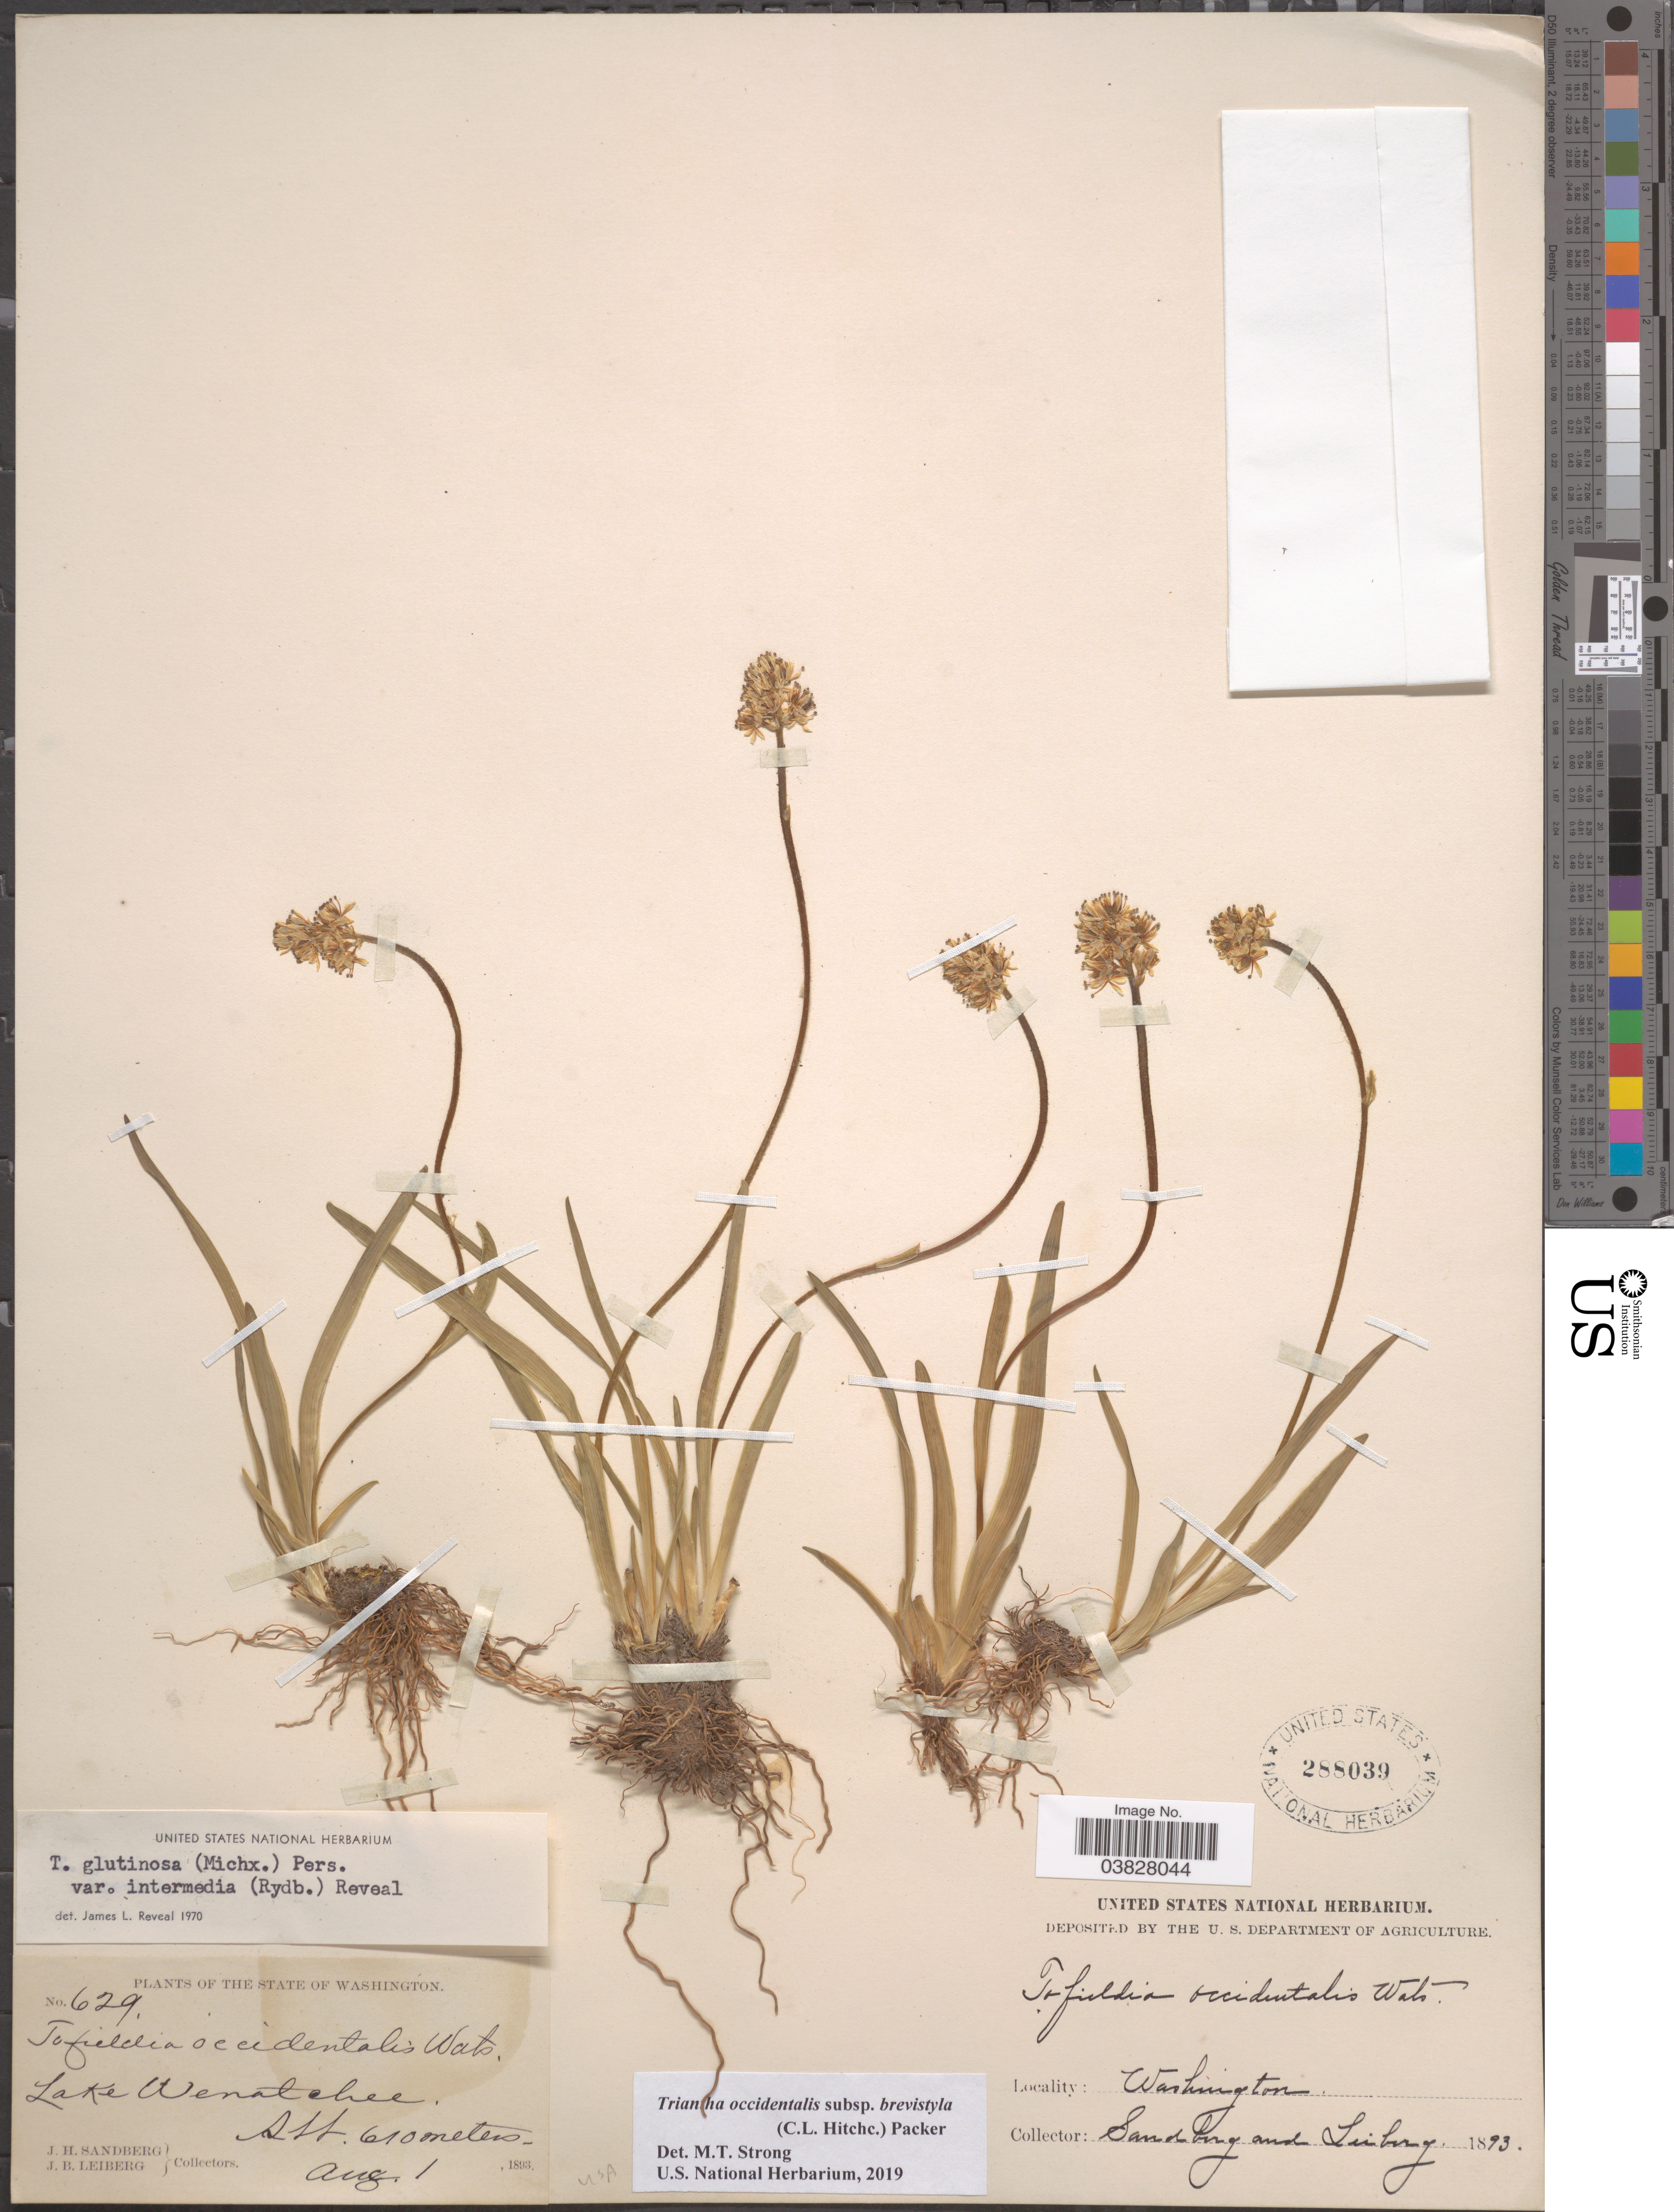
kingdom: Plantae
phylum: Tracheophyta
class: Liliopsida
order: Alismatales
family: Tofieldiaceae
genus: Triantha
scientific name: Triantha occidentalis subsp. brevistyla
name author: (C.L. Hitchc.) Packer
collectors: J. H. Sandberg & J. B. Leiberg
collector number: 629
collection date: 1893-08-01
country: United States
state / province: Washington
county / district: Chelan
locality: Lake Wenatchee.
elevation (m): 610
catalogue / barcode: US 288039